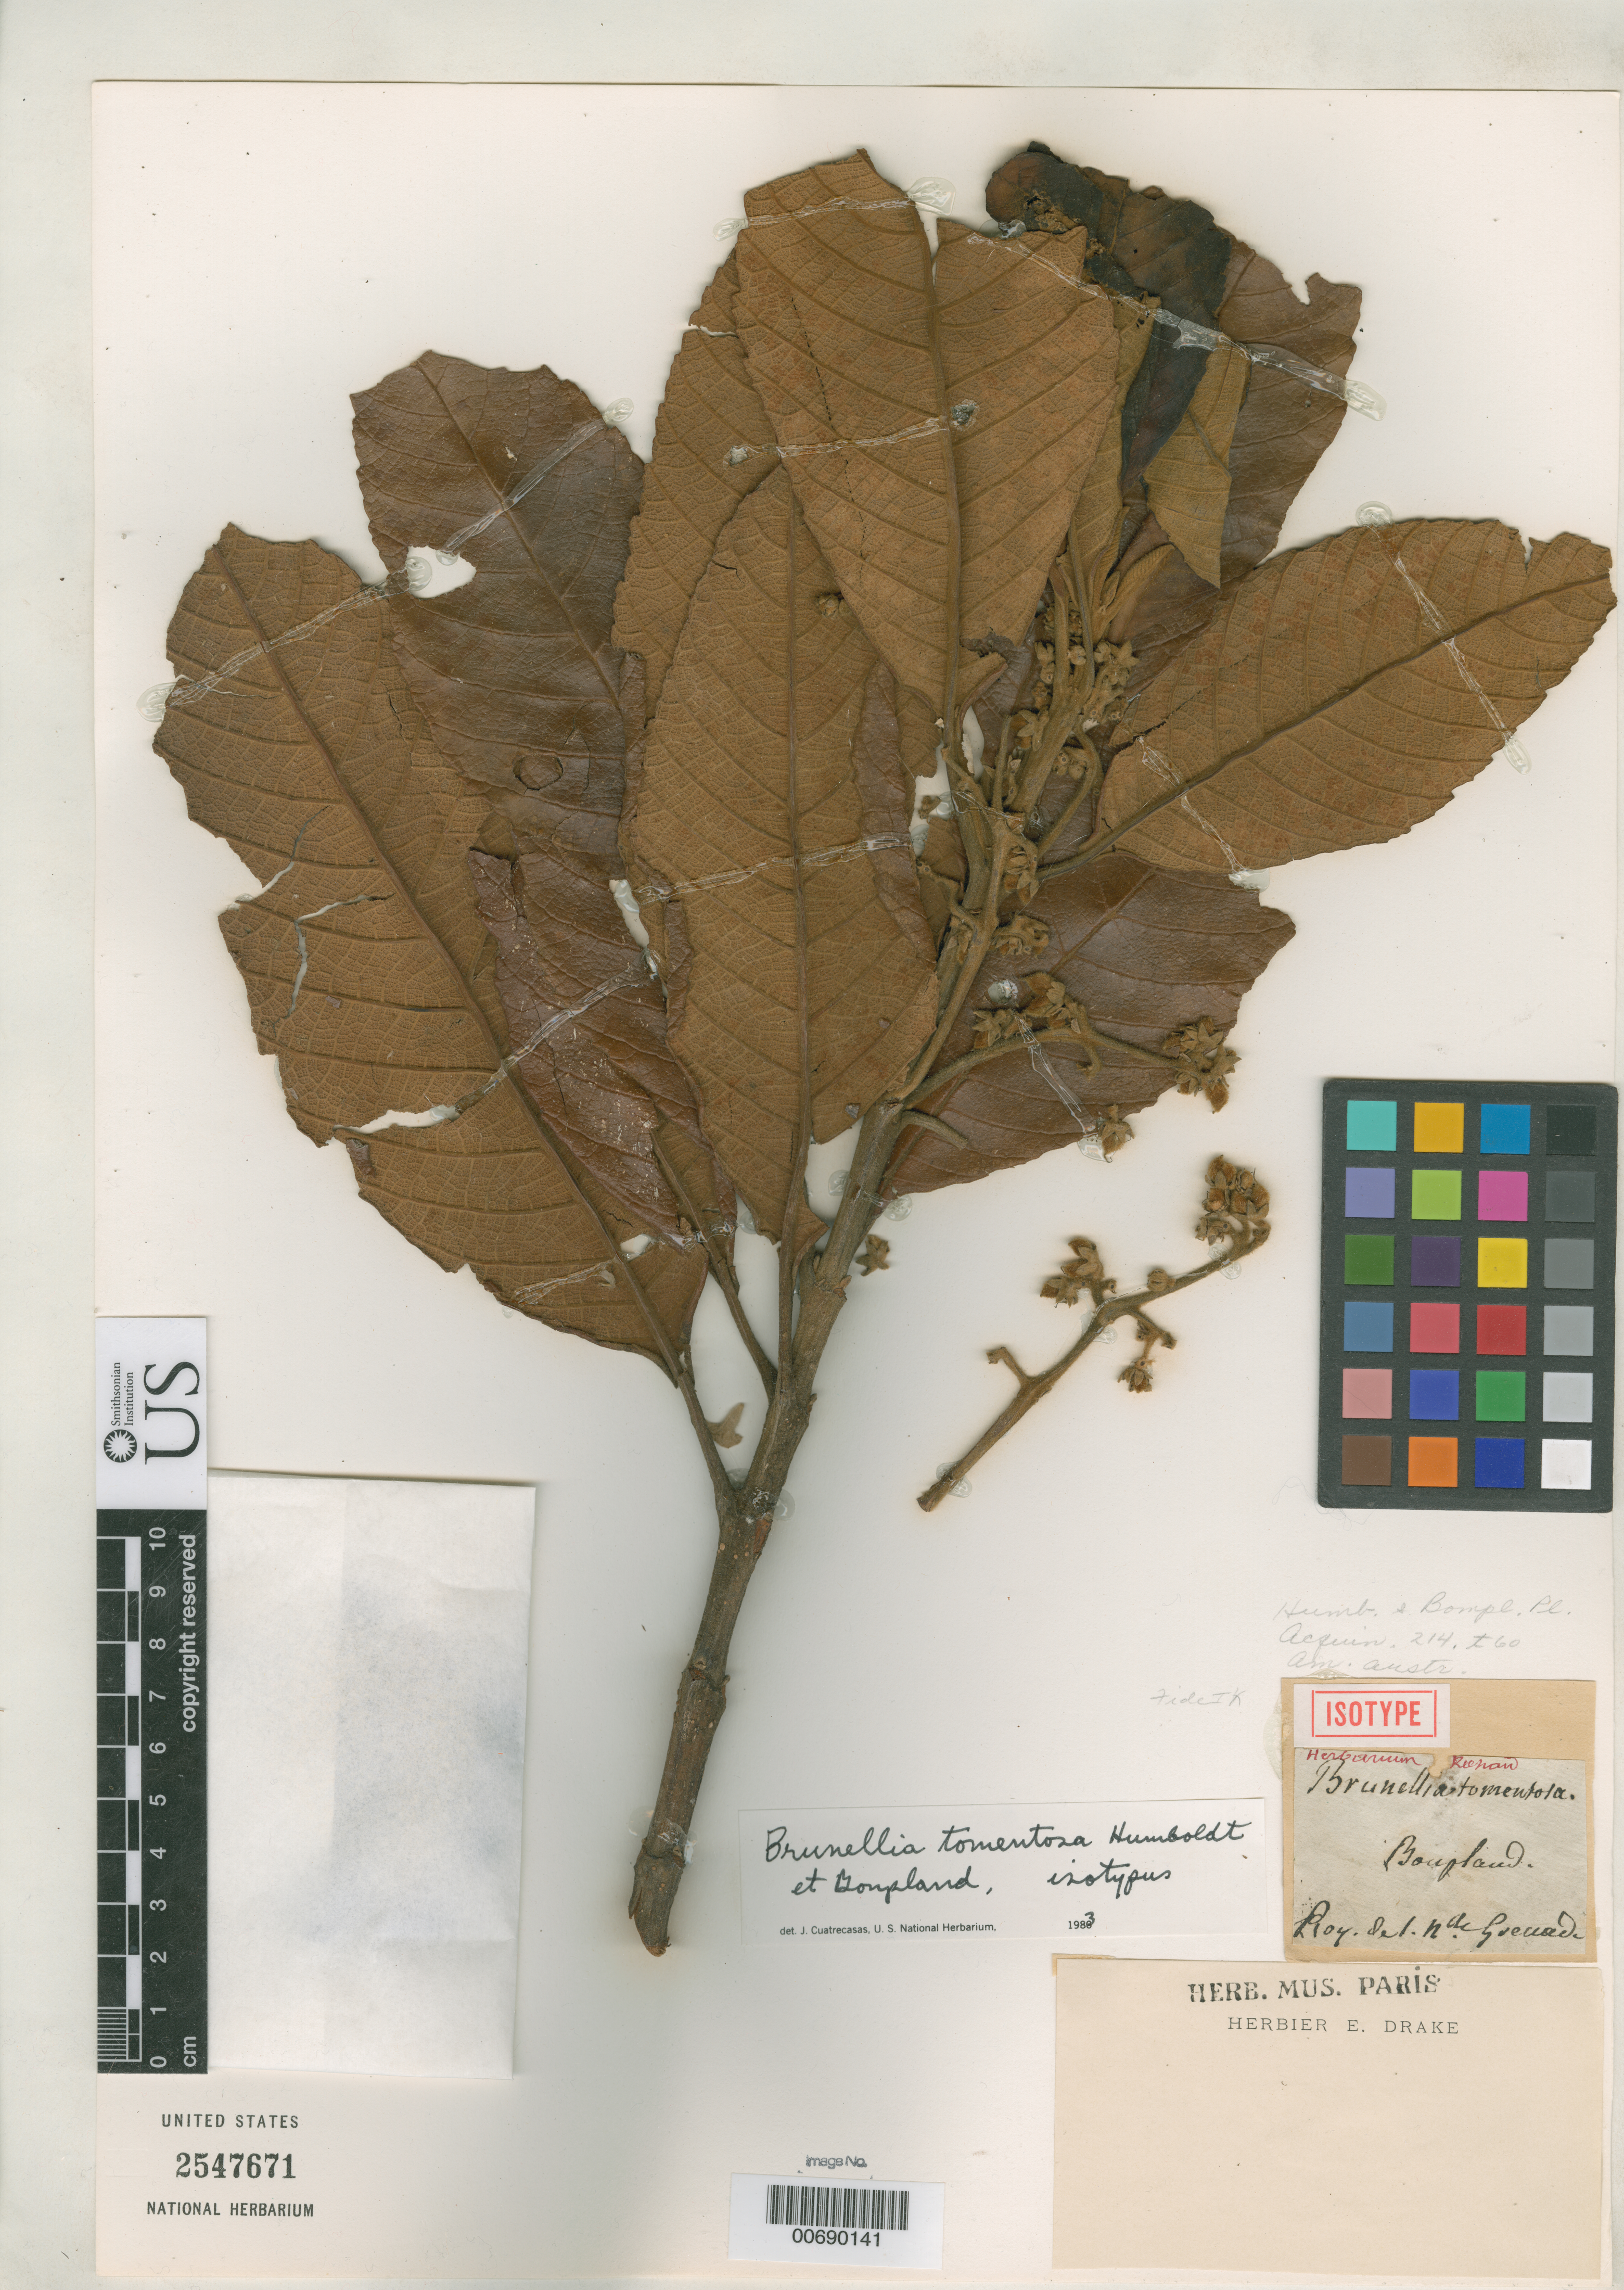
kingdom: Plantae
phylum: Tracheophyta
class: Magnoliopsida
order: Oxalidales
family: Brunelliaceae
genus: Brunellia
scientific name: Brunellia tomentosa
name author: Humb. & Bonpl.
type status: Isotype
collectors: A. J. A. Bonpland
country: Colombia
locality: Between Achupayas and Almaguer.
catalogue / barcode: US 2547671